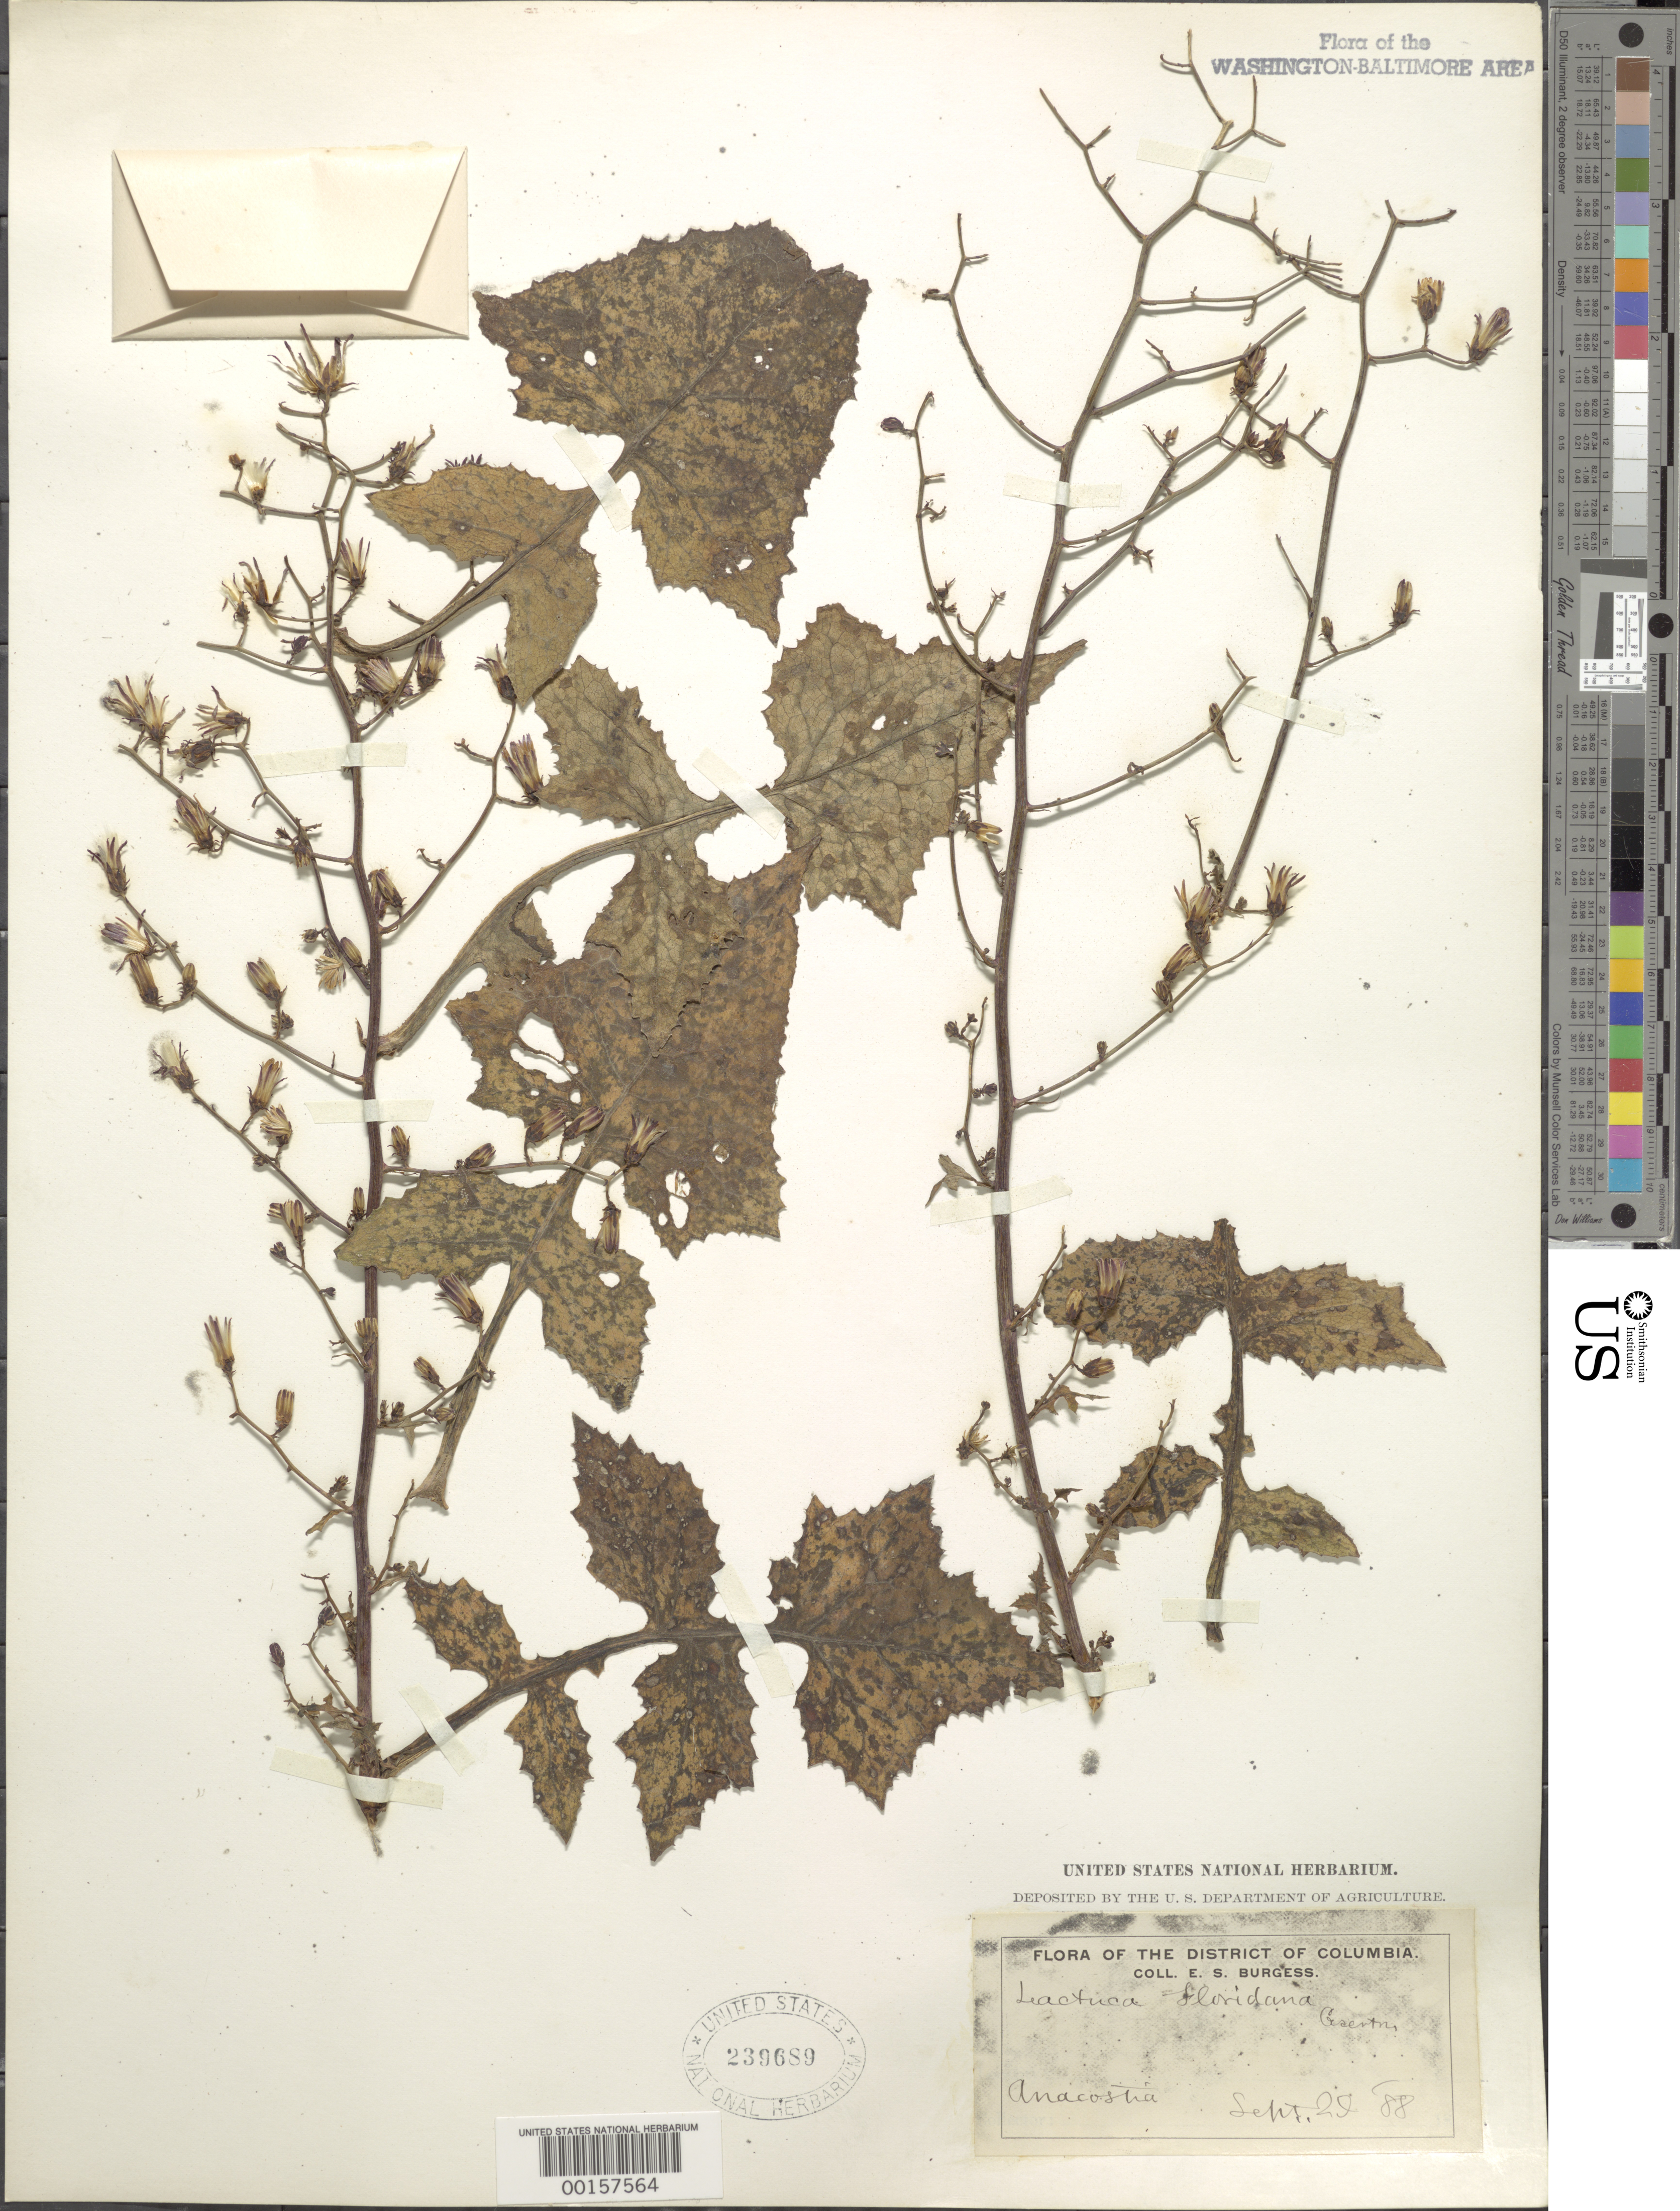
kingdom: Plantae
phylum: Tracheophyta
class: Magnoliopsida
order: Asterales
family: Asteraceae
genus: Lactuca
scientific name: Lactuca floridana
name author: (L.) Gaertn.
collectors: E. Burgess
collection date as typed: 29 Sep 1888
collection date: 1888-09-29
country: United States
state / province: District of Columbia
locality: Anacostia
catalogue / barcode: US 239689